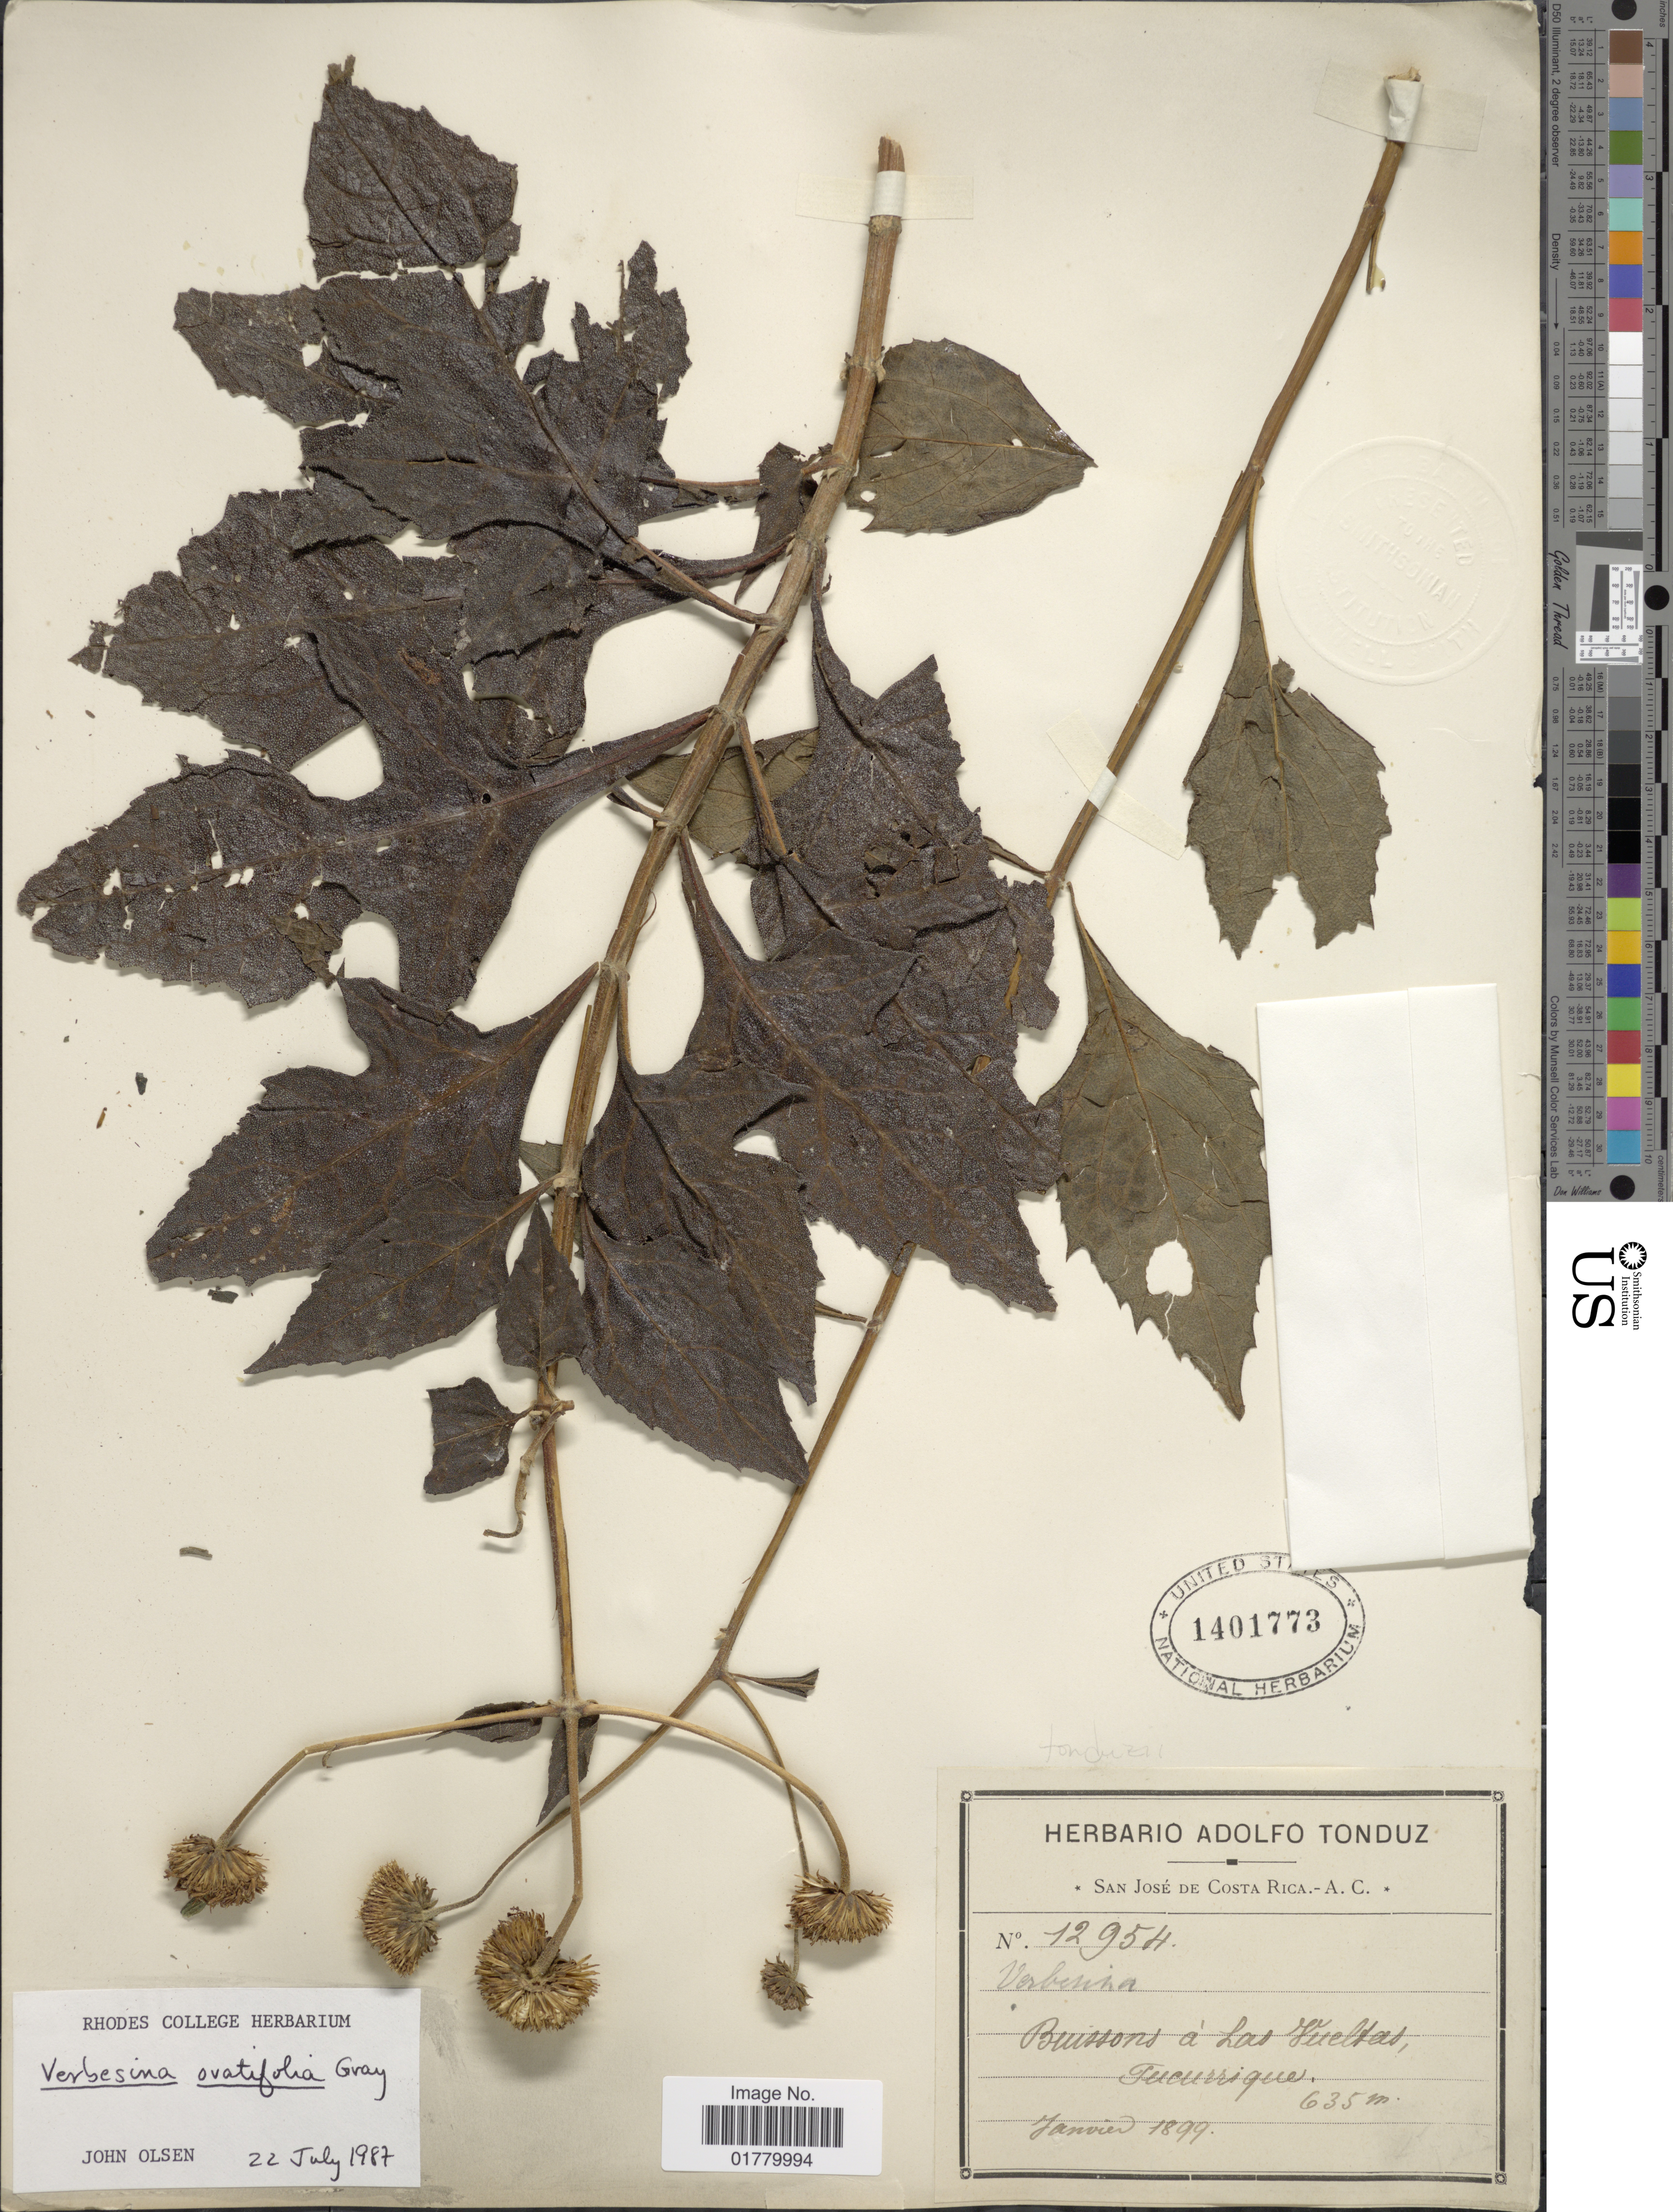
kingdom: Plantae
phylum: Tracheophyta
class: Magnoliopsida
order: Asterales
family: Asteraceae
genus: Verbesina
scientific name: Verbesina ovatifolia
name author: A. Gray ex Hemsl.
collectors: ex Herb. Adolfo Tonduz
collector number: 12954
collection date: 1899-01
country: Costa Rica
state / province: San José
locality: Buissons á Las Vueltas, Tucurrique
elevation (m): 635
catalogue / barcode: US 1401773